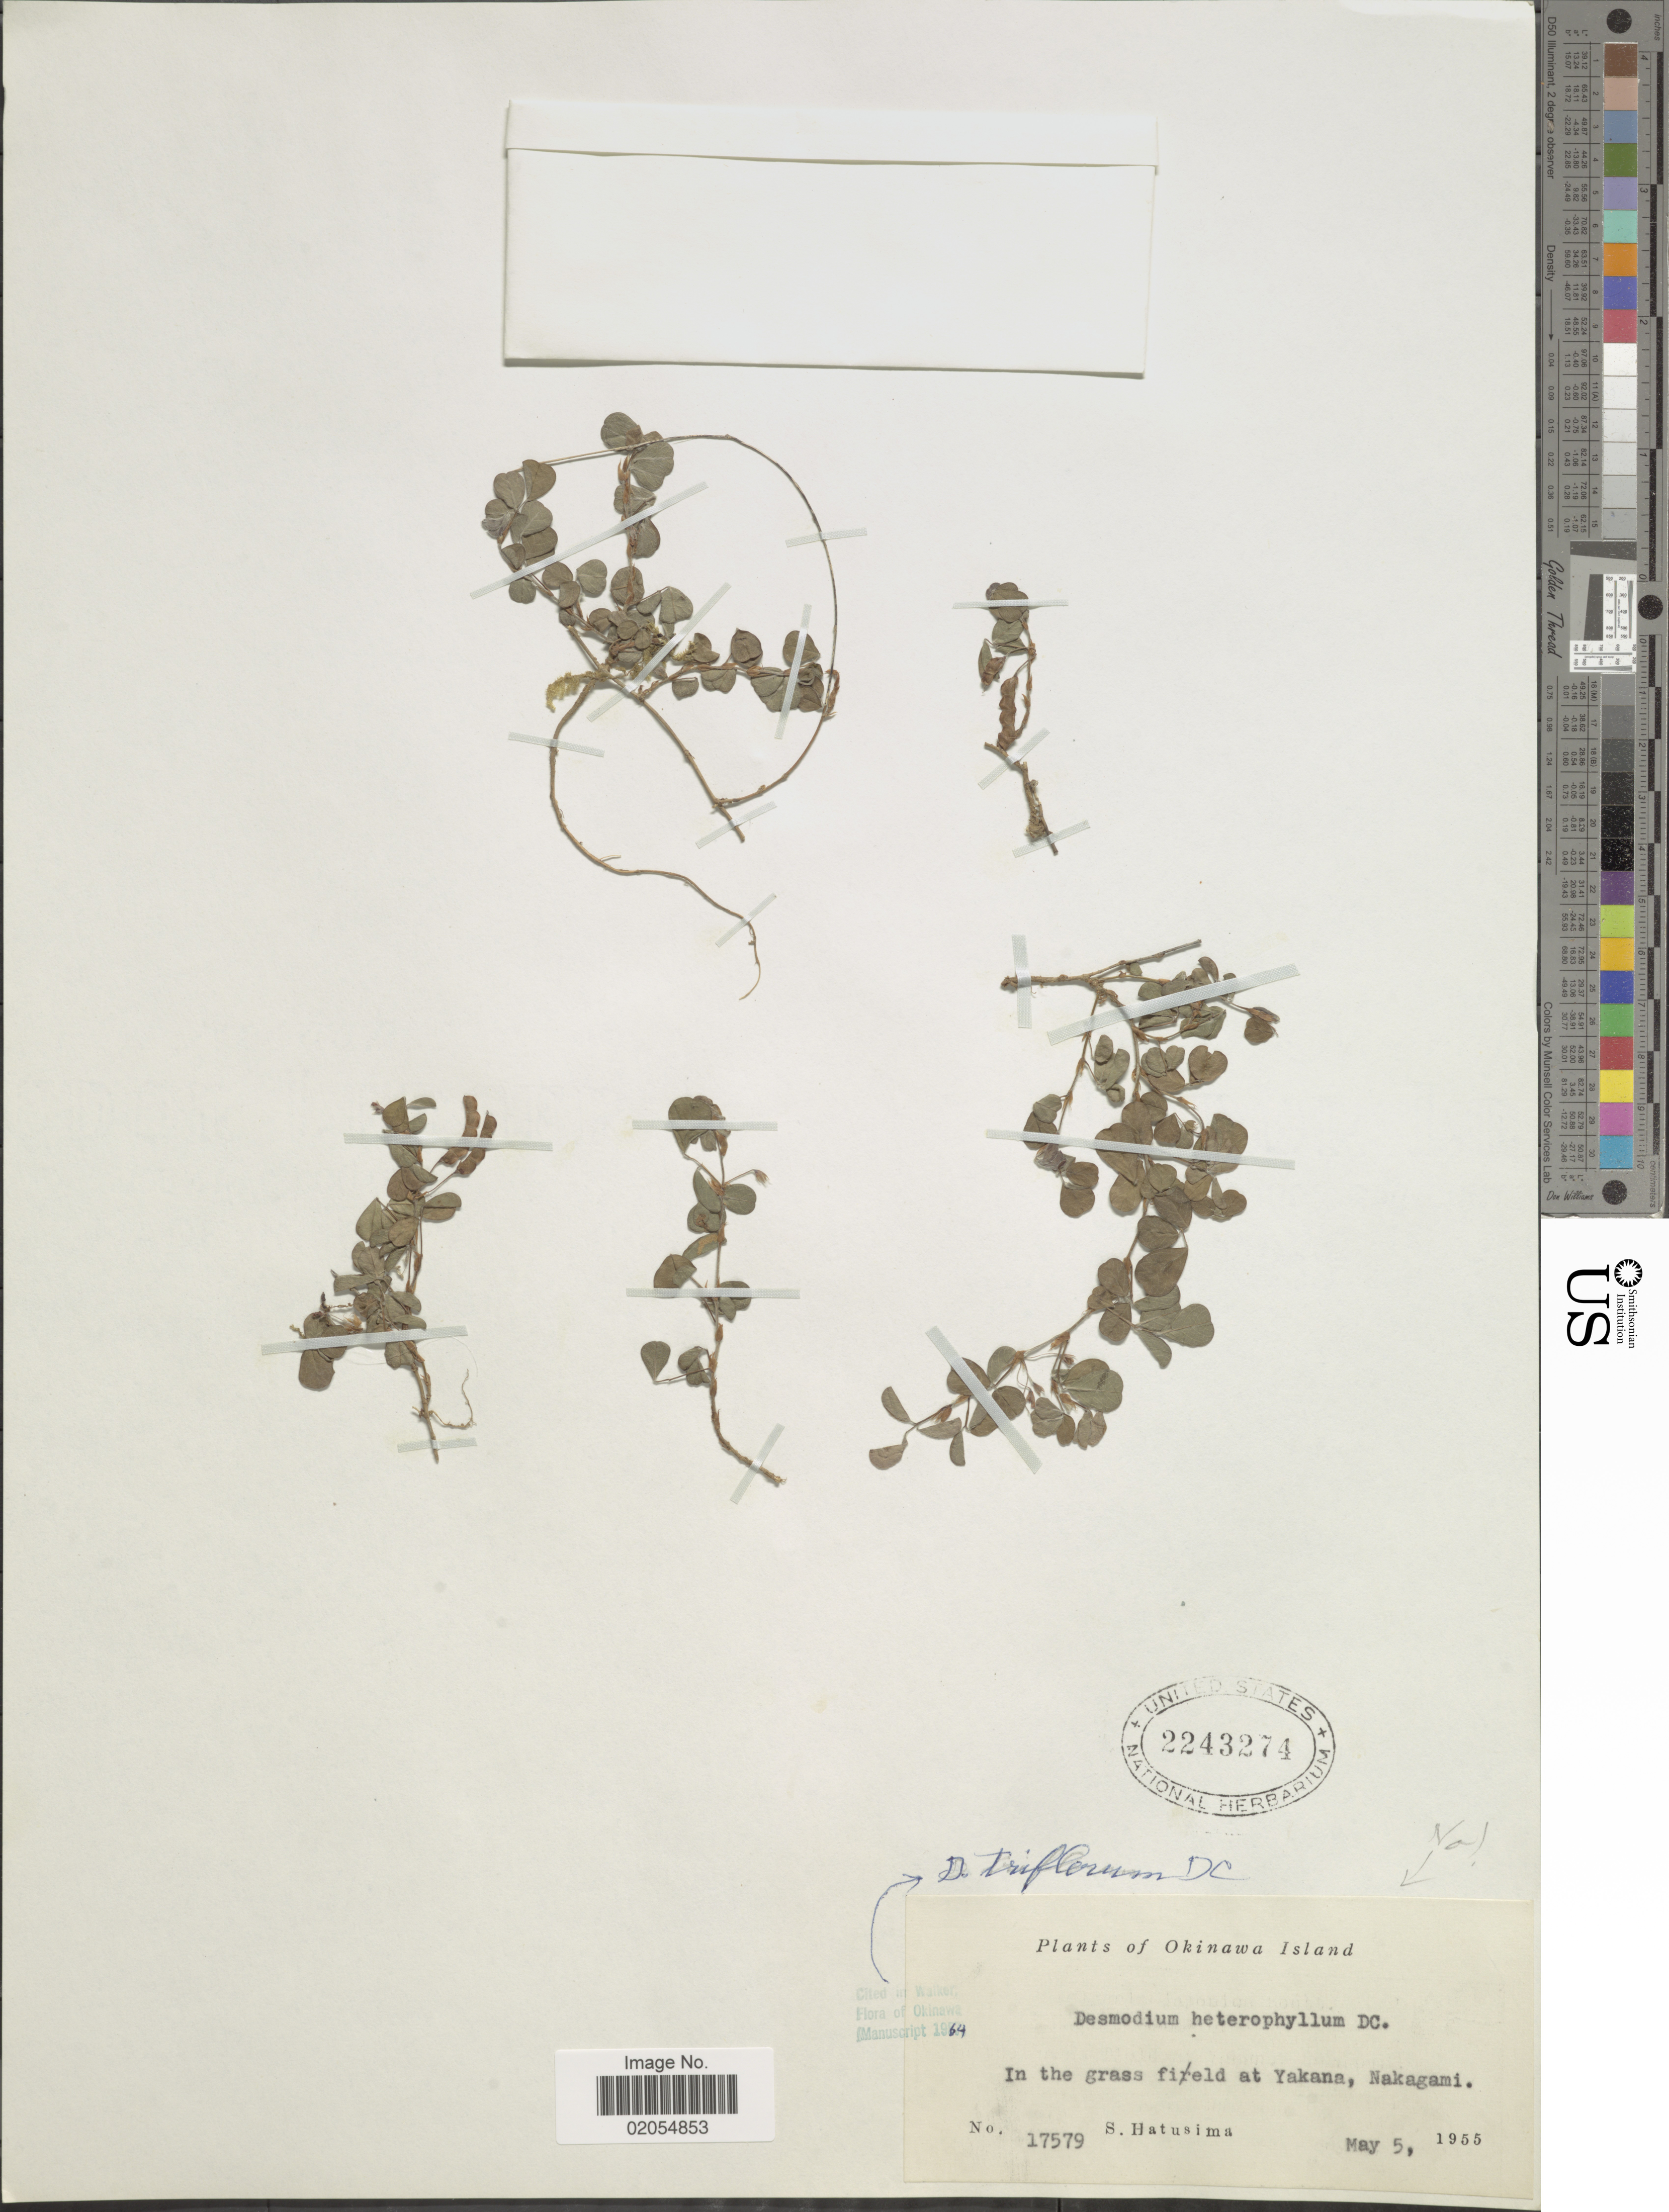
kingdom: Plantae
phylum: Tracheophyta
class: Magnoliopsida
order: Fabales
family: Fabaceae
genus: Grona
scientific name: Grona triflora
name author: (L.) H. Ohashi & K. Ohashi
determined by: Strong, Mark T., (BOT), Smithsonian Institution - National Museum of Natural History (UNITED STATES)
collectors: S. Hatusima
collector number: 17579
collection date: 1955-05-05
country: Japan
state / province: Okinawa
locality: In the grass field at Yakana, Nakagami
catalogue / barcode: US 2243274